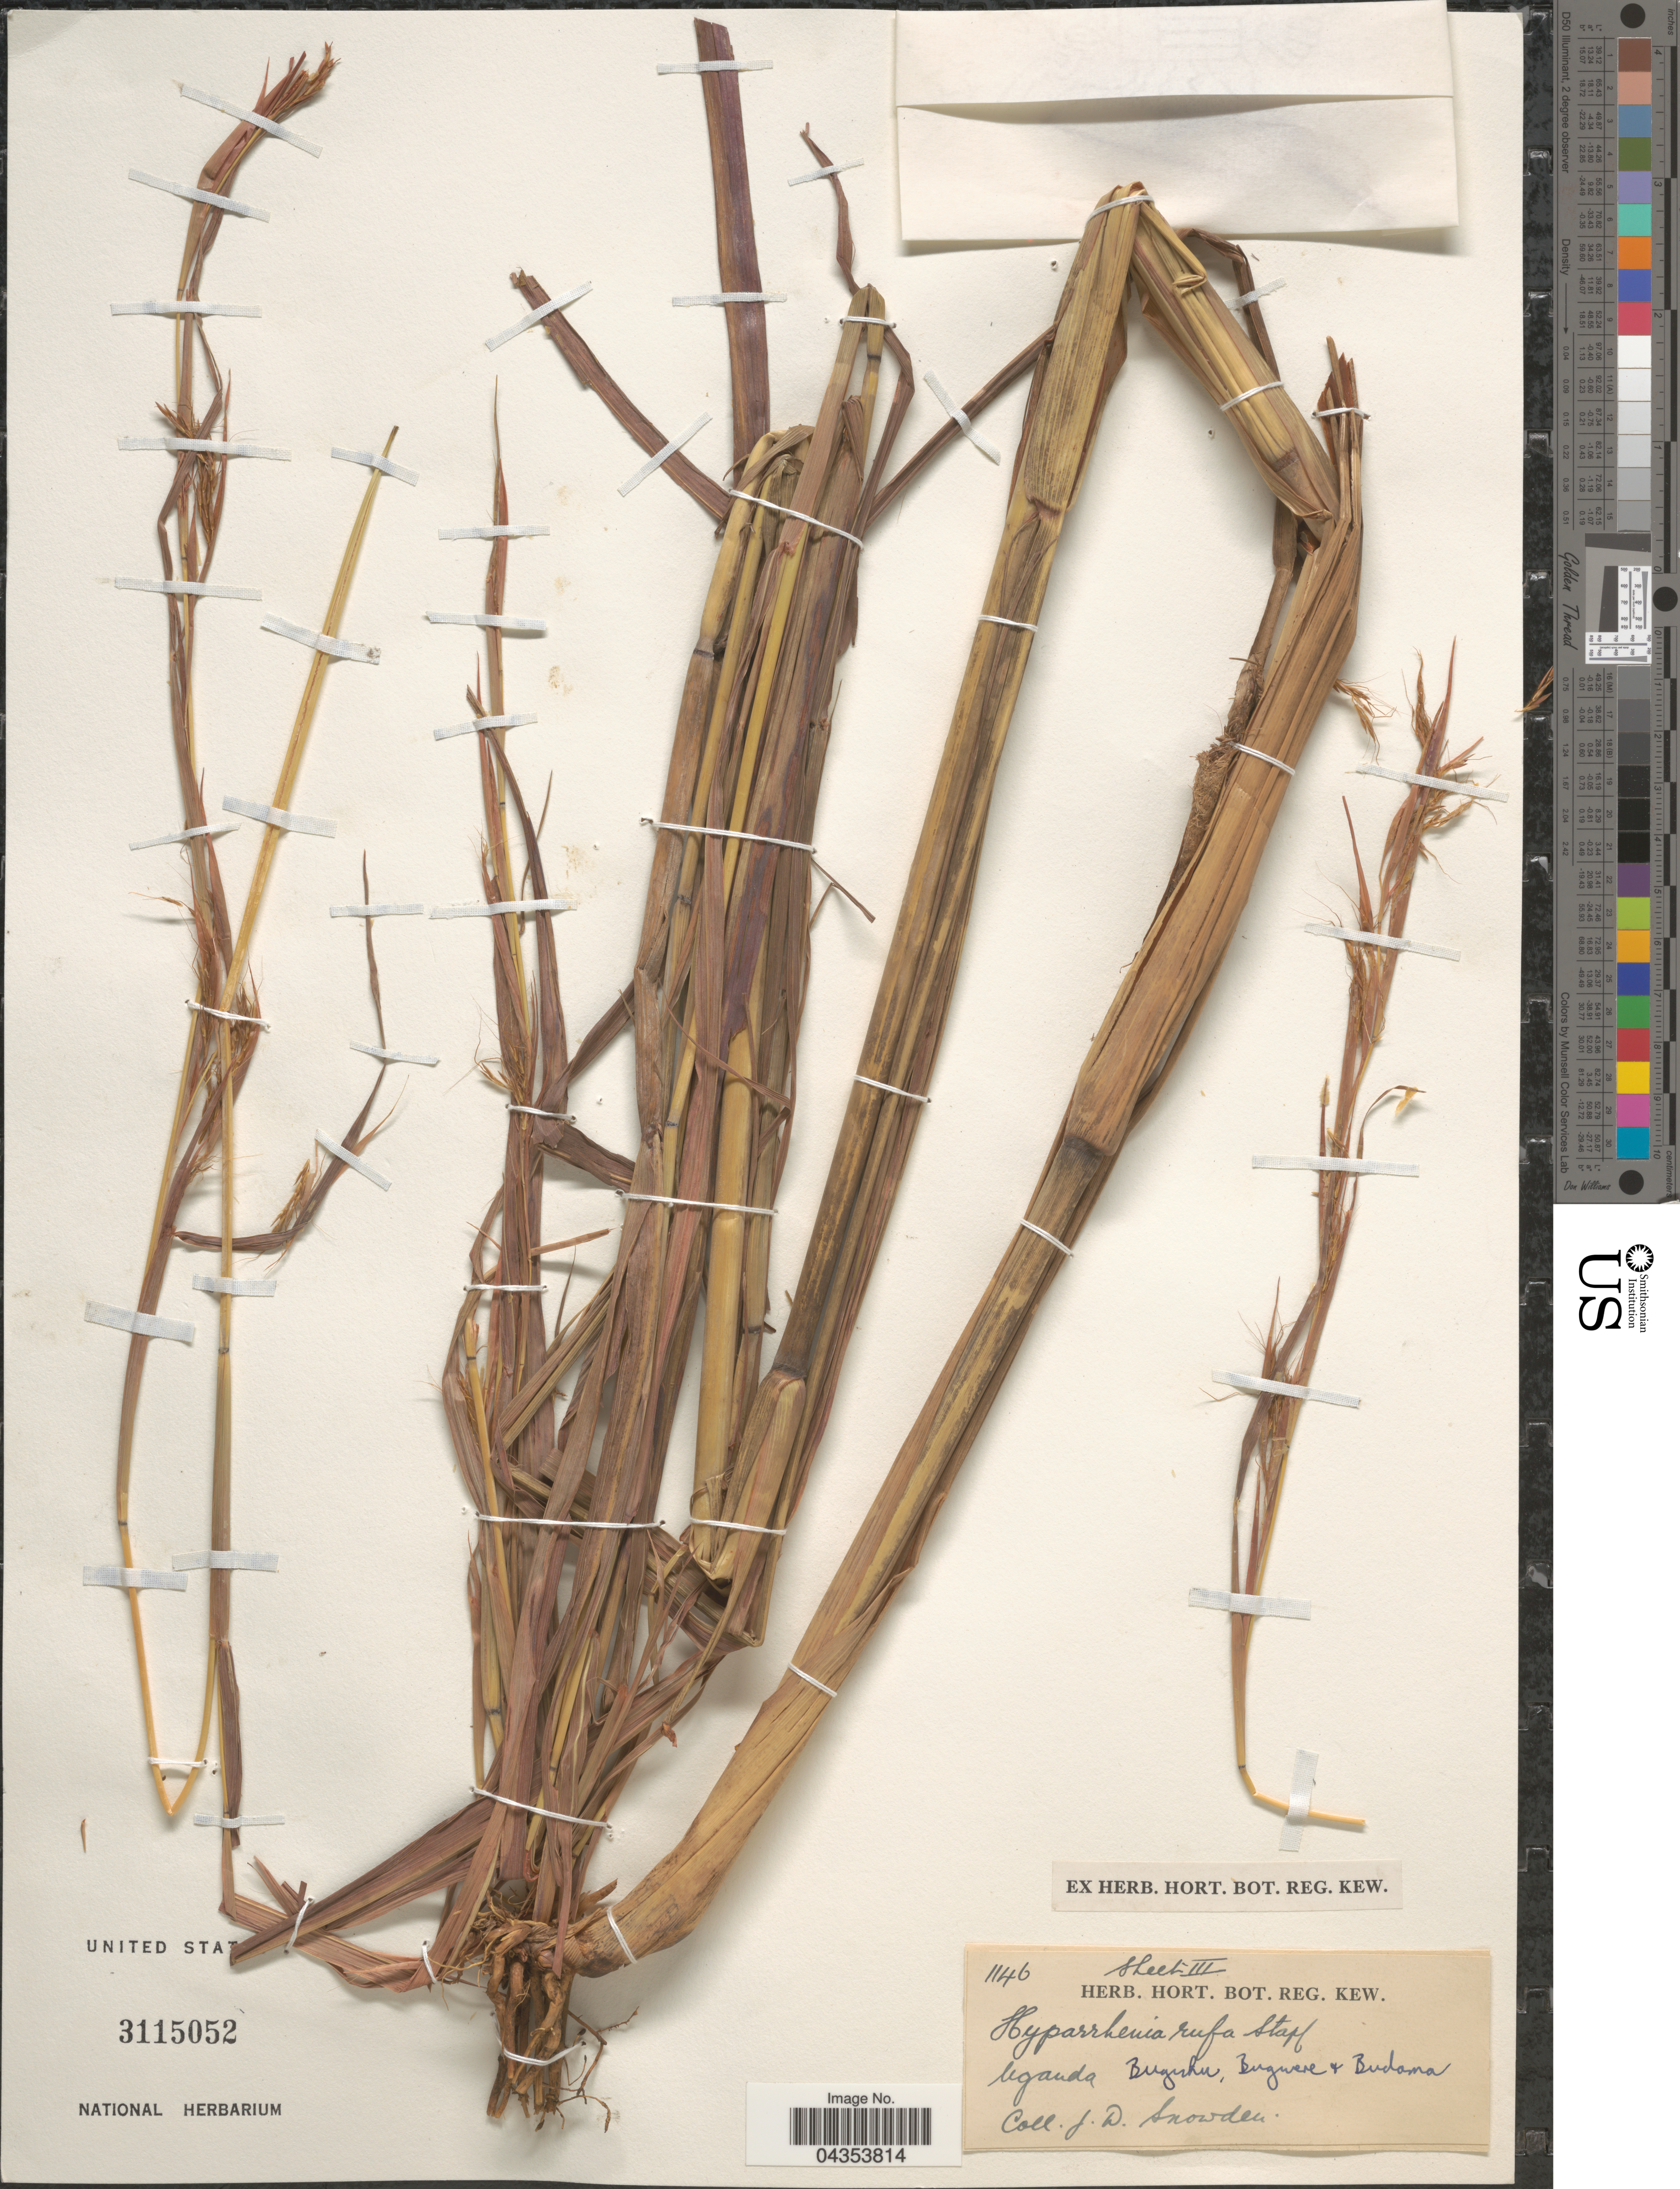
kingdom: Plantae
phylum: Tracheophyta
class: Liliopsida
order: Poales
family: Poaceae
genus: Hyparrhenia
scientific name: Hyparrhenia rufa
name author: (Nees) Stapf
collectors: J. Snowden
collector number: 1146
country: Uganda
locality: Bugishu, Bugwere & Budama.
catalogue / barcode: US 3115052